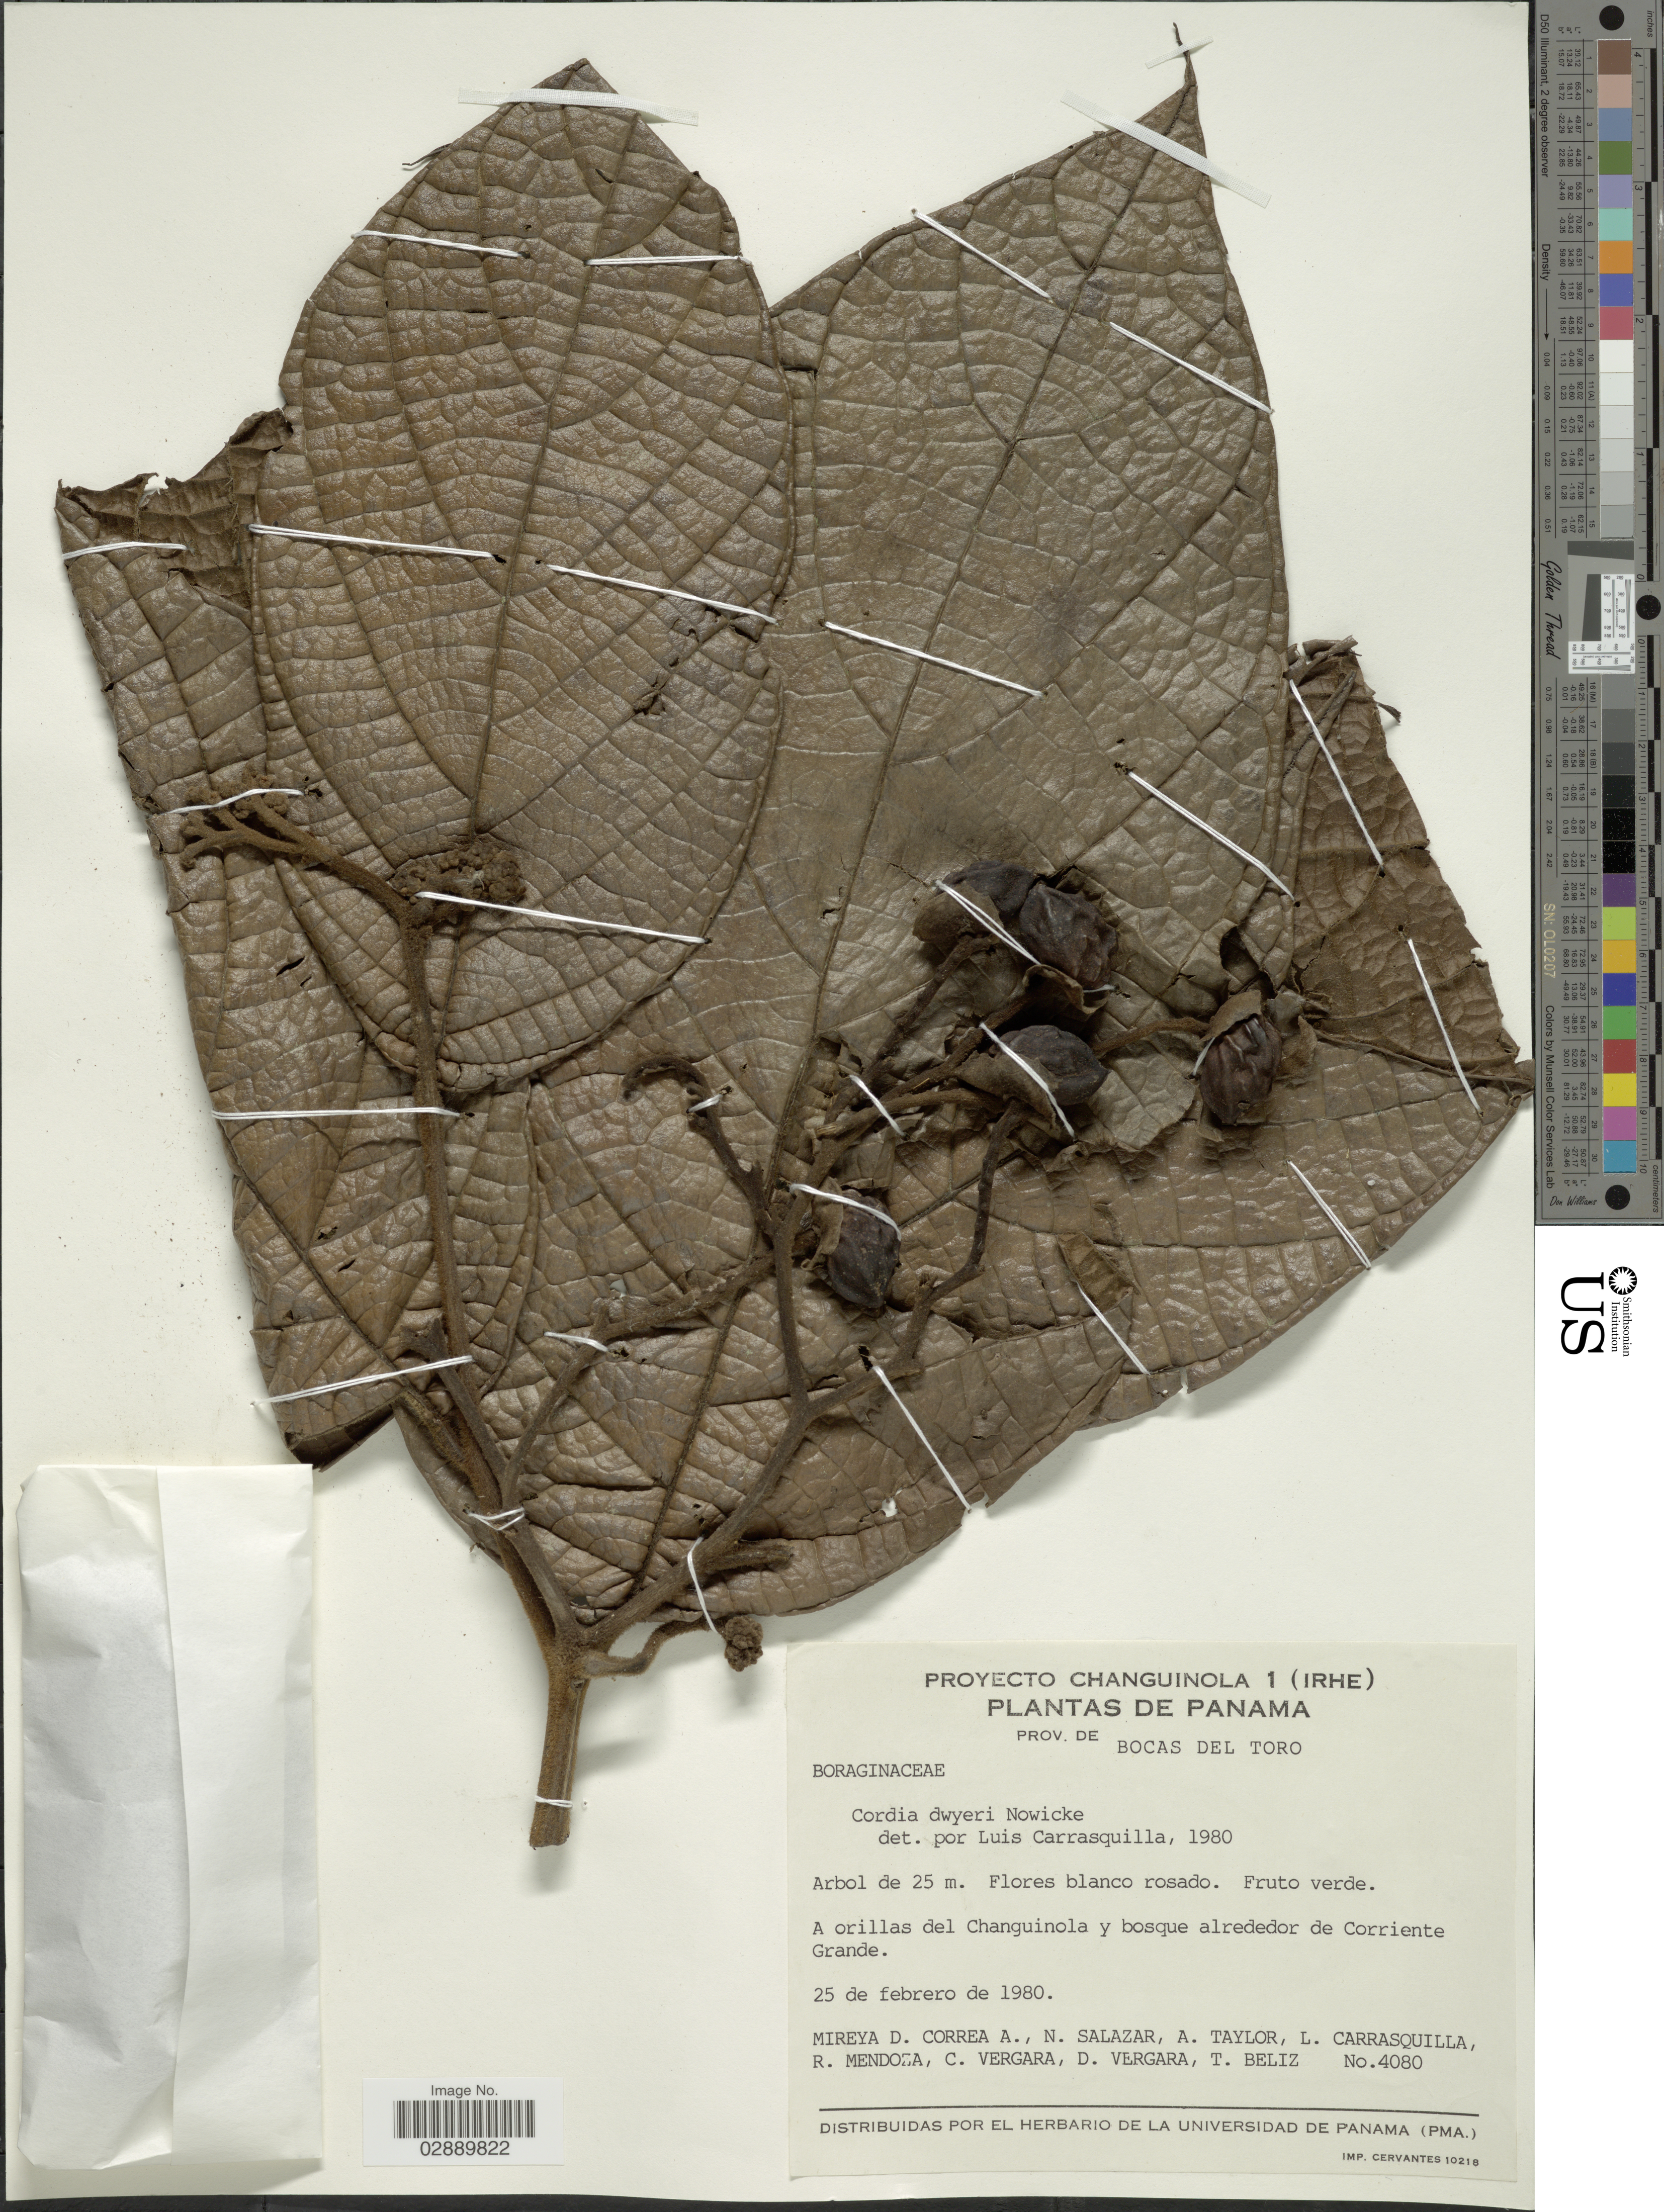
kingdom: Plantae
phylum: Tracheophyta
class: Magnoliopsida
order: Boraginales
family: Cordiaceae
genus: Cordia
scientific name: Cordia dwyeri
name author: Nowicke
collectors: M. D. Corrêa-A., N. Salazar, A. Taylor, L. Carrasquilla & et al.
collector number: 4080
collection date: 1980-02-25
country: Panama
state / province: Bocas del Toro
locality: A orillas del Changuinola y bosque alrededor de Corriente Grande.